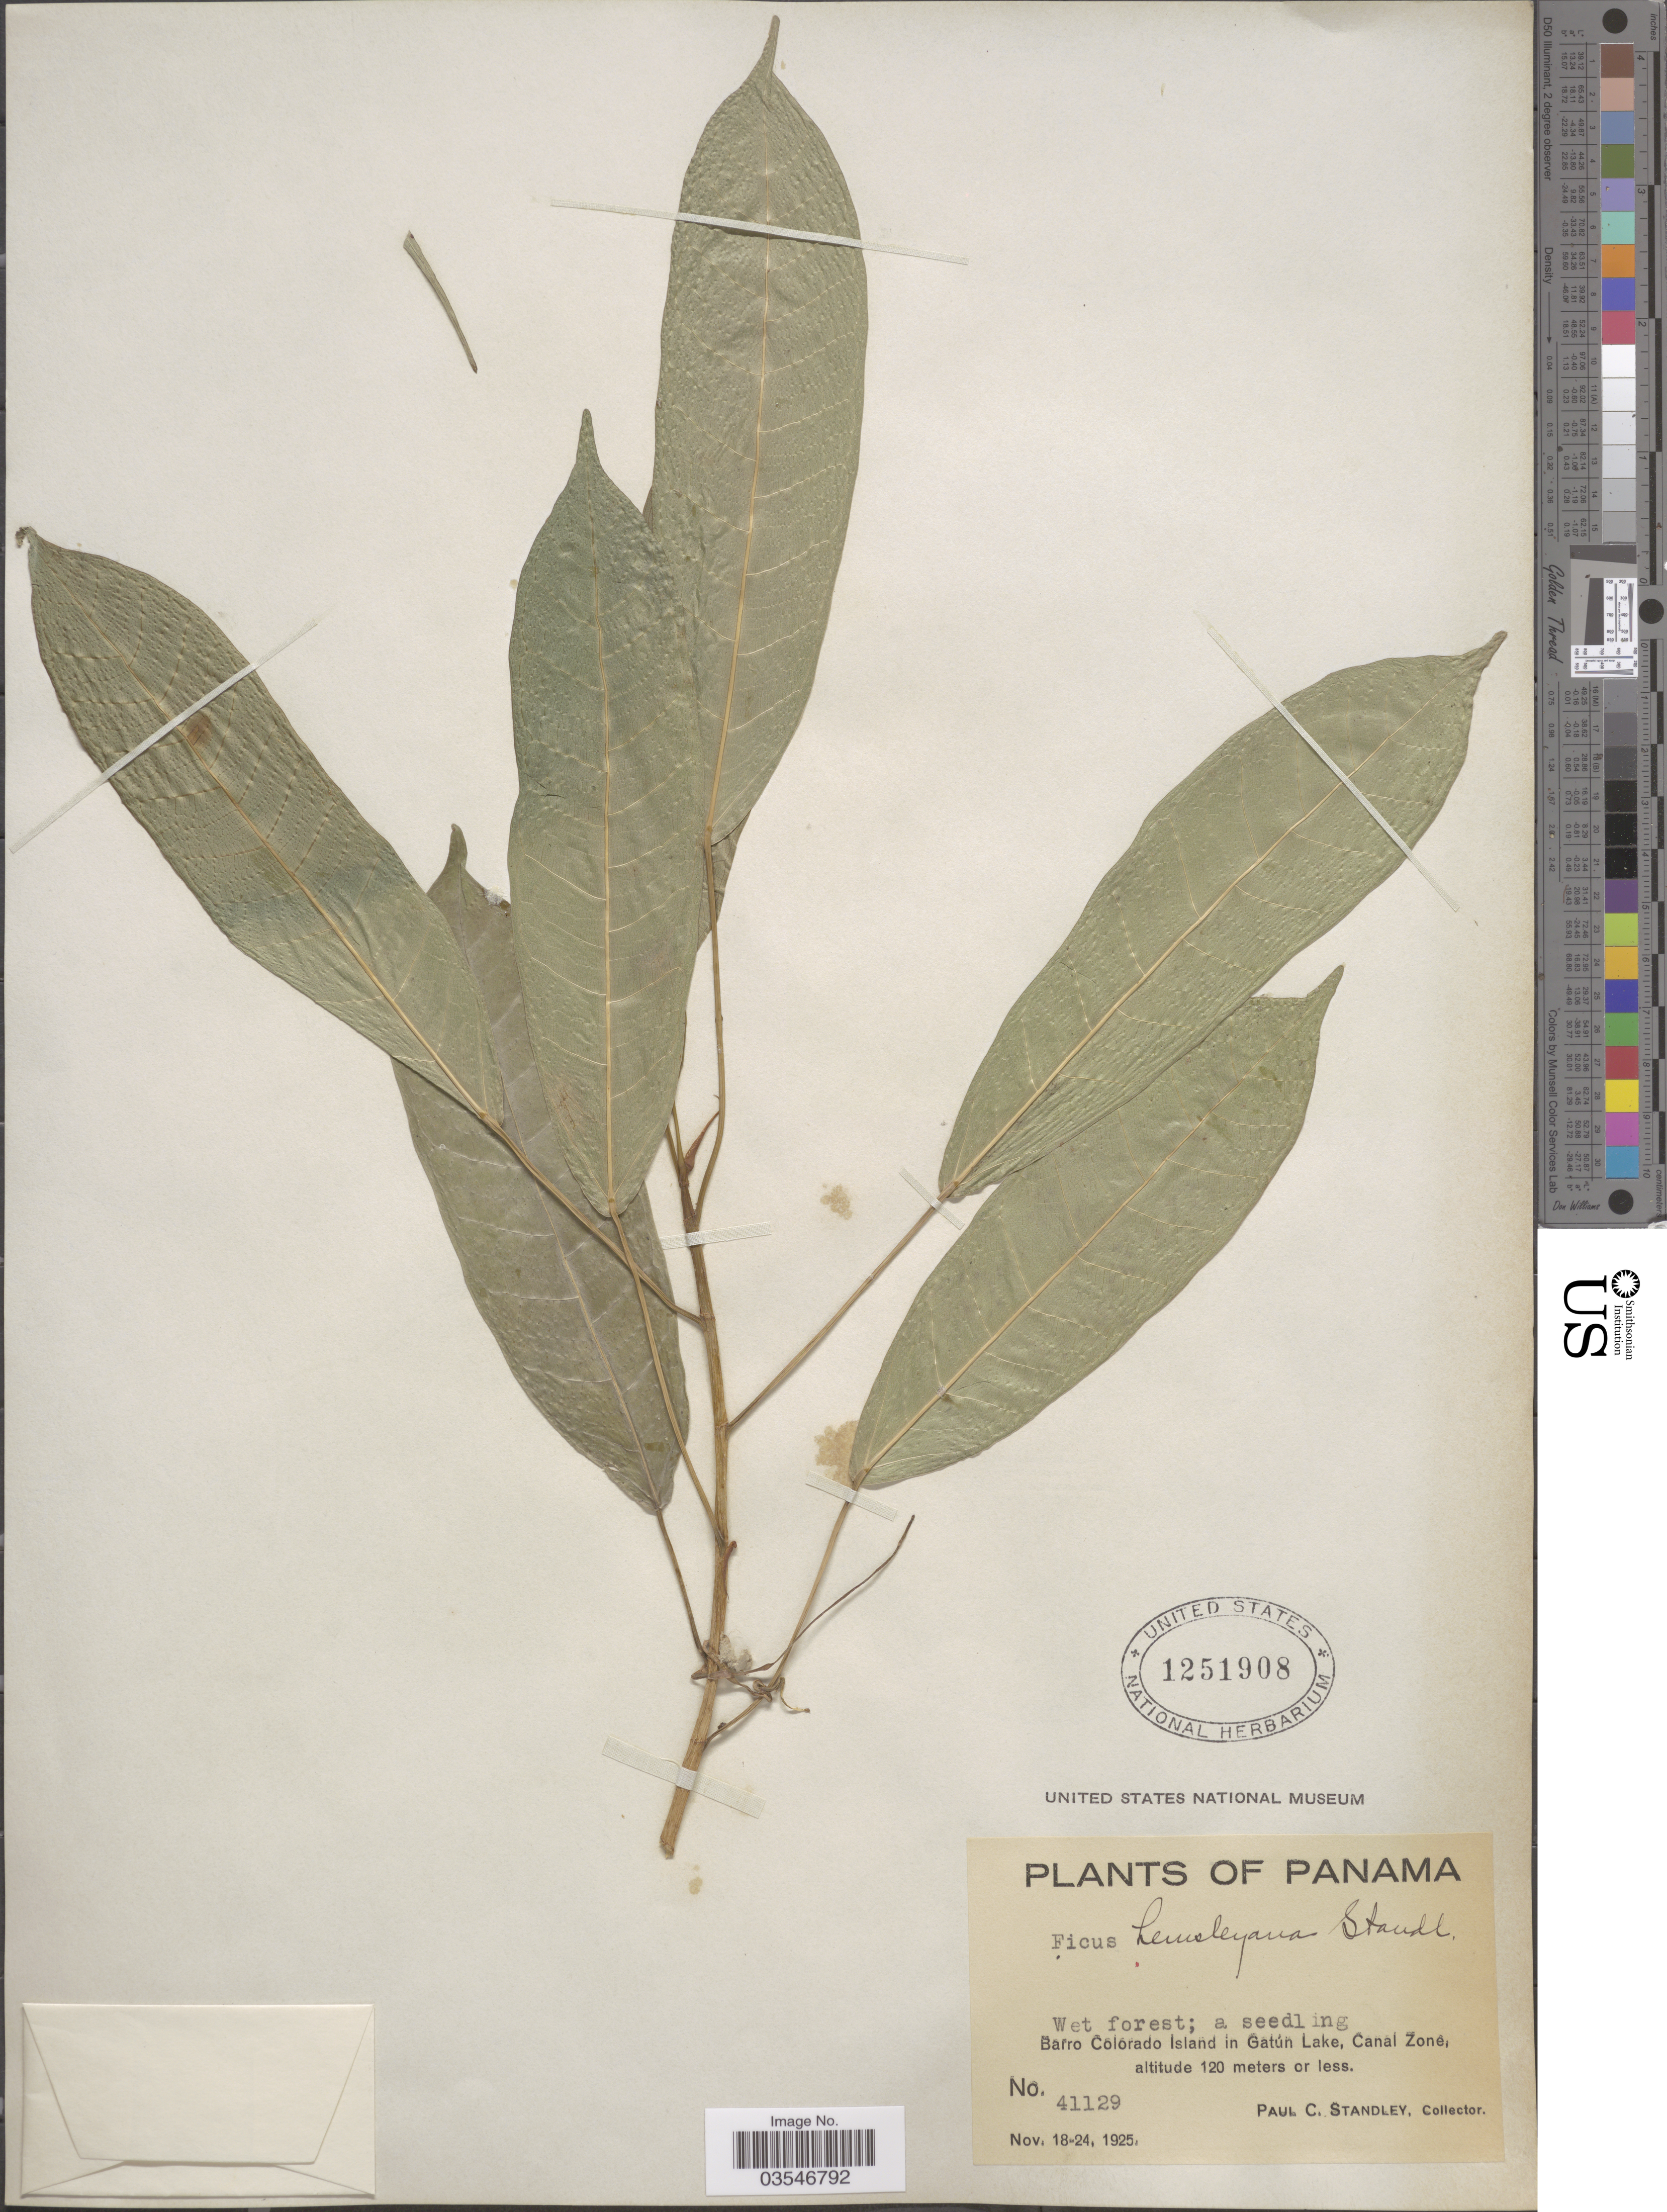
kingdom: Plantae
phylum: Tracheophyta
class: Magnoliopsida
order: Rosales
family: Moraceae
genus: Ficus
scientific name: Ficus citrifolia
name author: Mill.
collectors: P. C. Standley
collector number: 41129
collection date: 1925-11-18/1925-11-24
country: Panama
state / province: Panamá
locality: Barro Colorado Island in Gatún Lake, Canal Zone.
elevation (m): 120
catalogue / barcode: US 1251908